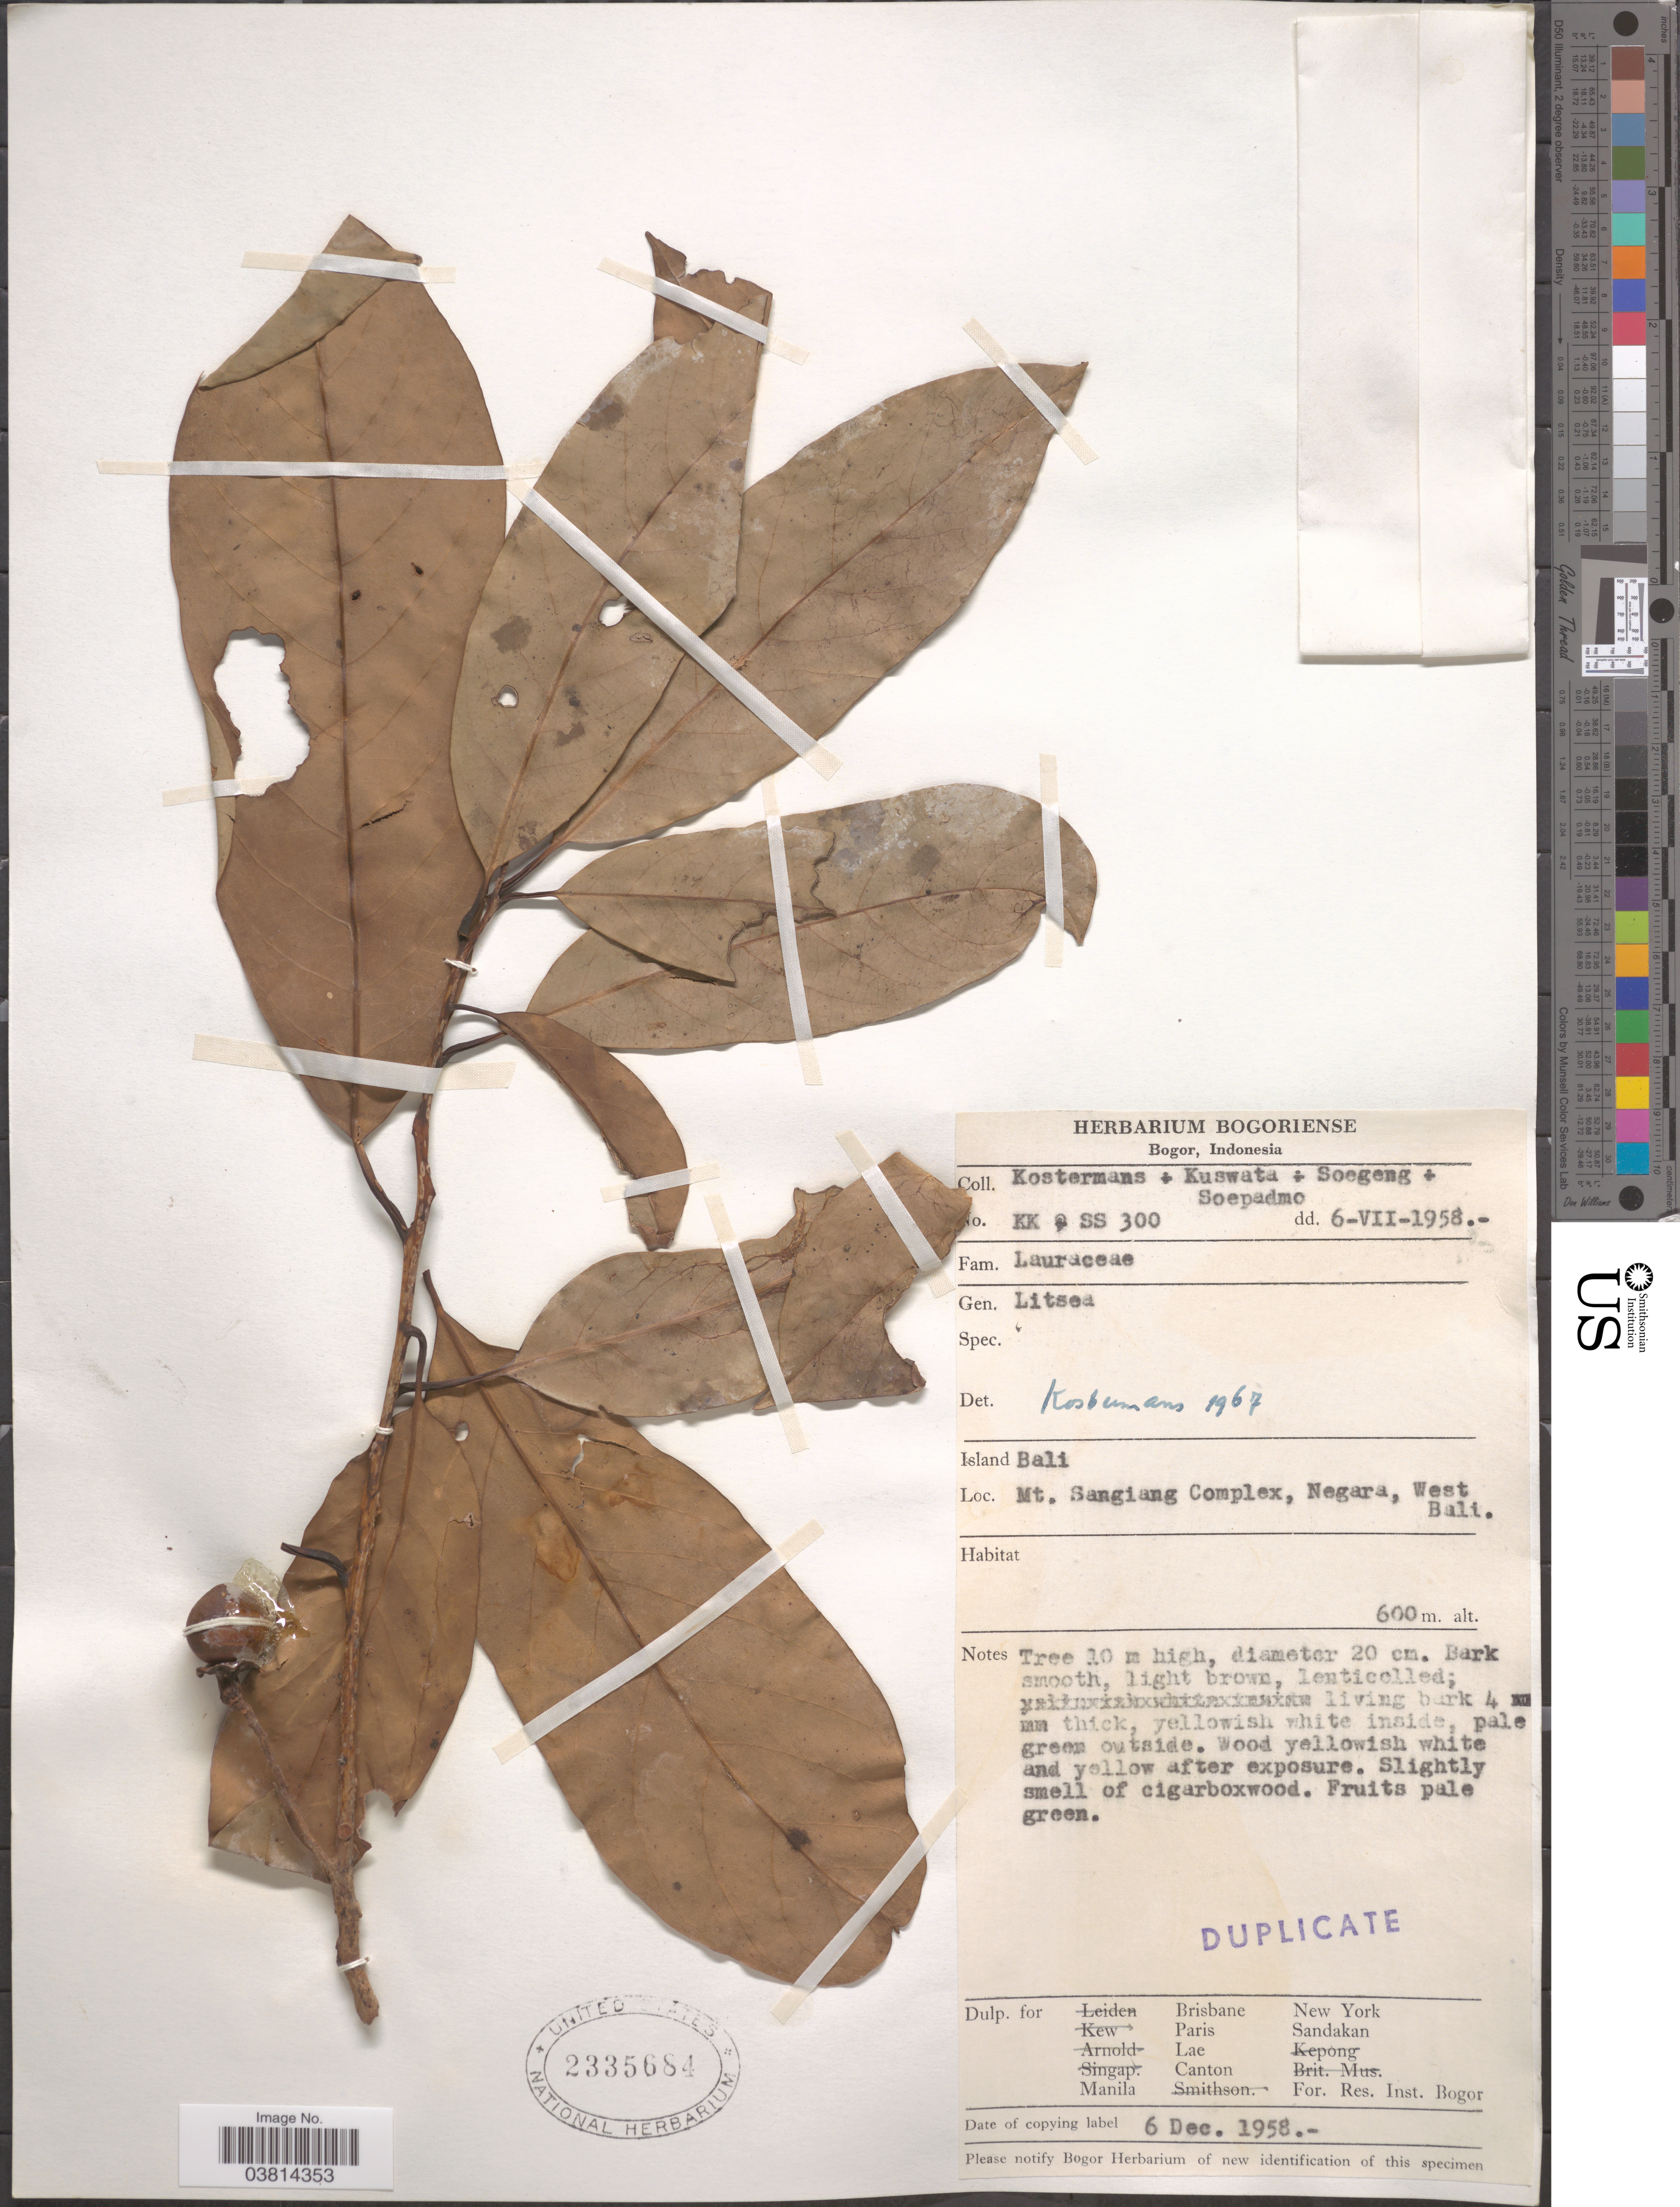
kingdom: Plantae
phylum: Tracheophyta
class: Magnoliopsida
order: Laurales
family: Lauraceae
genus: Litsea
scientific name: Litsea sp.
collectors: Kostermans, -. Kuswata, -. Soegeng & -. Soepadmo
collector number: KK-SS300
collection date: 1958-07-06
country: Indonesia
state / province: Nusa Tenggara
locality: Island Bali. Mt. Sangiang Complex, Negara, West Bali.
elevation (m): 600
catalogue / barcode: US 2335684